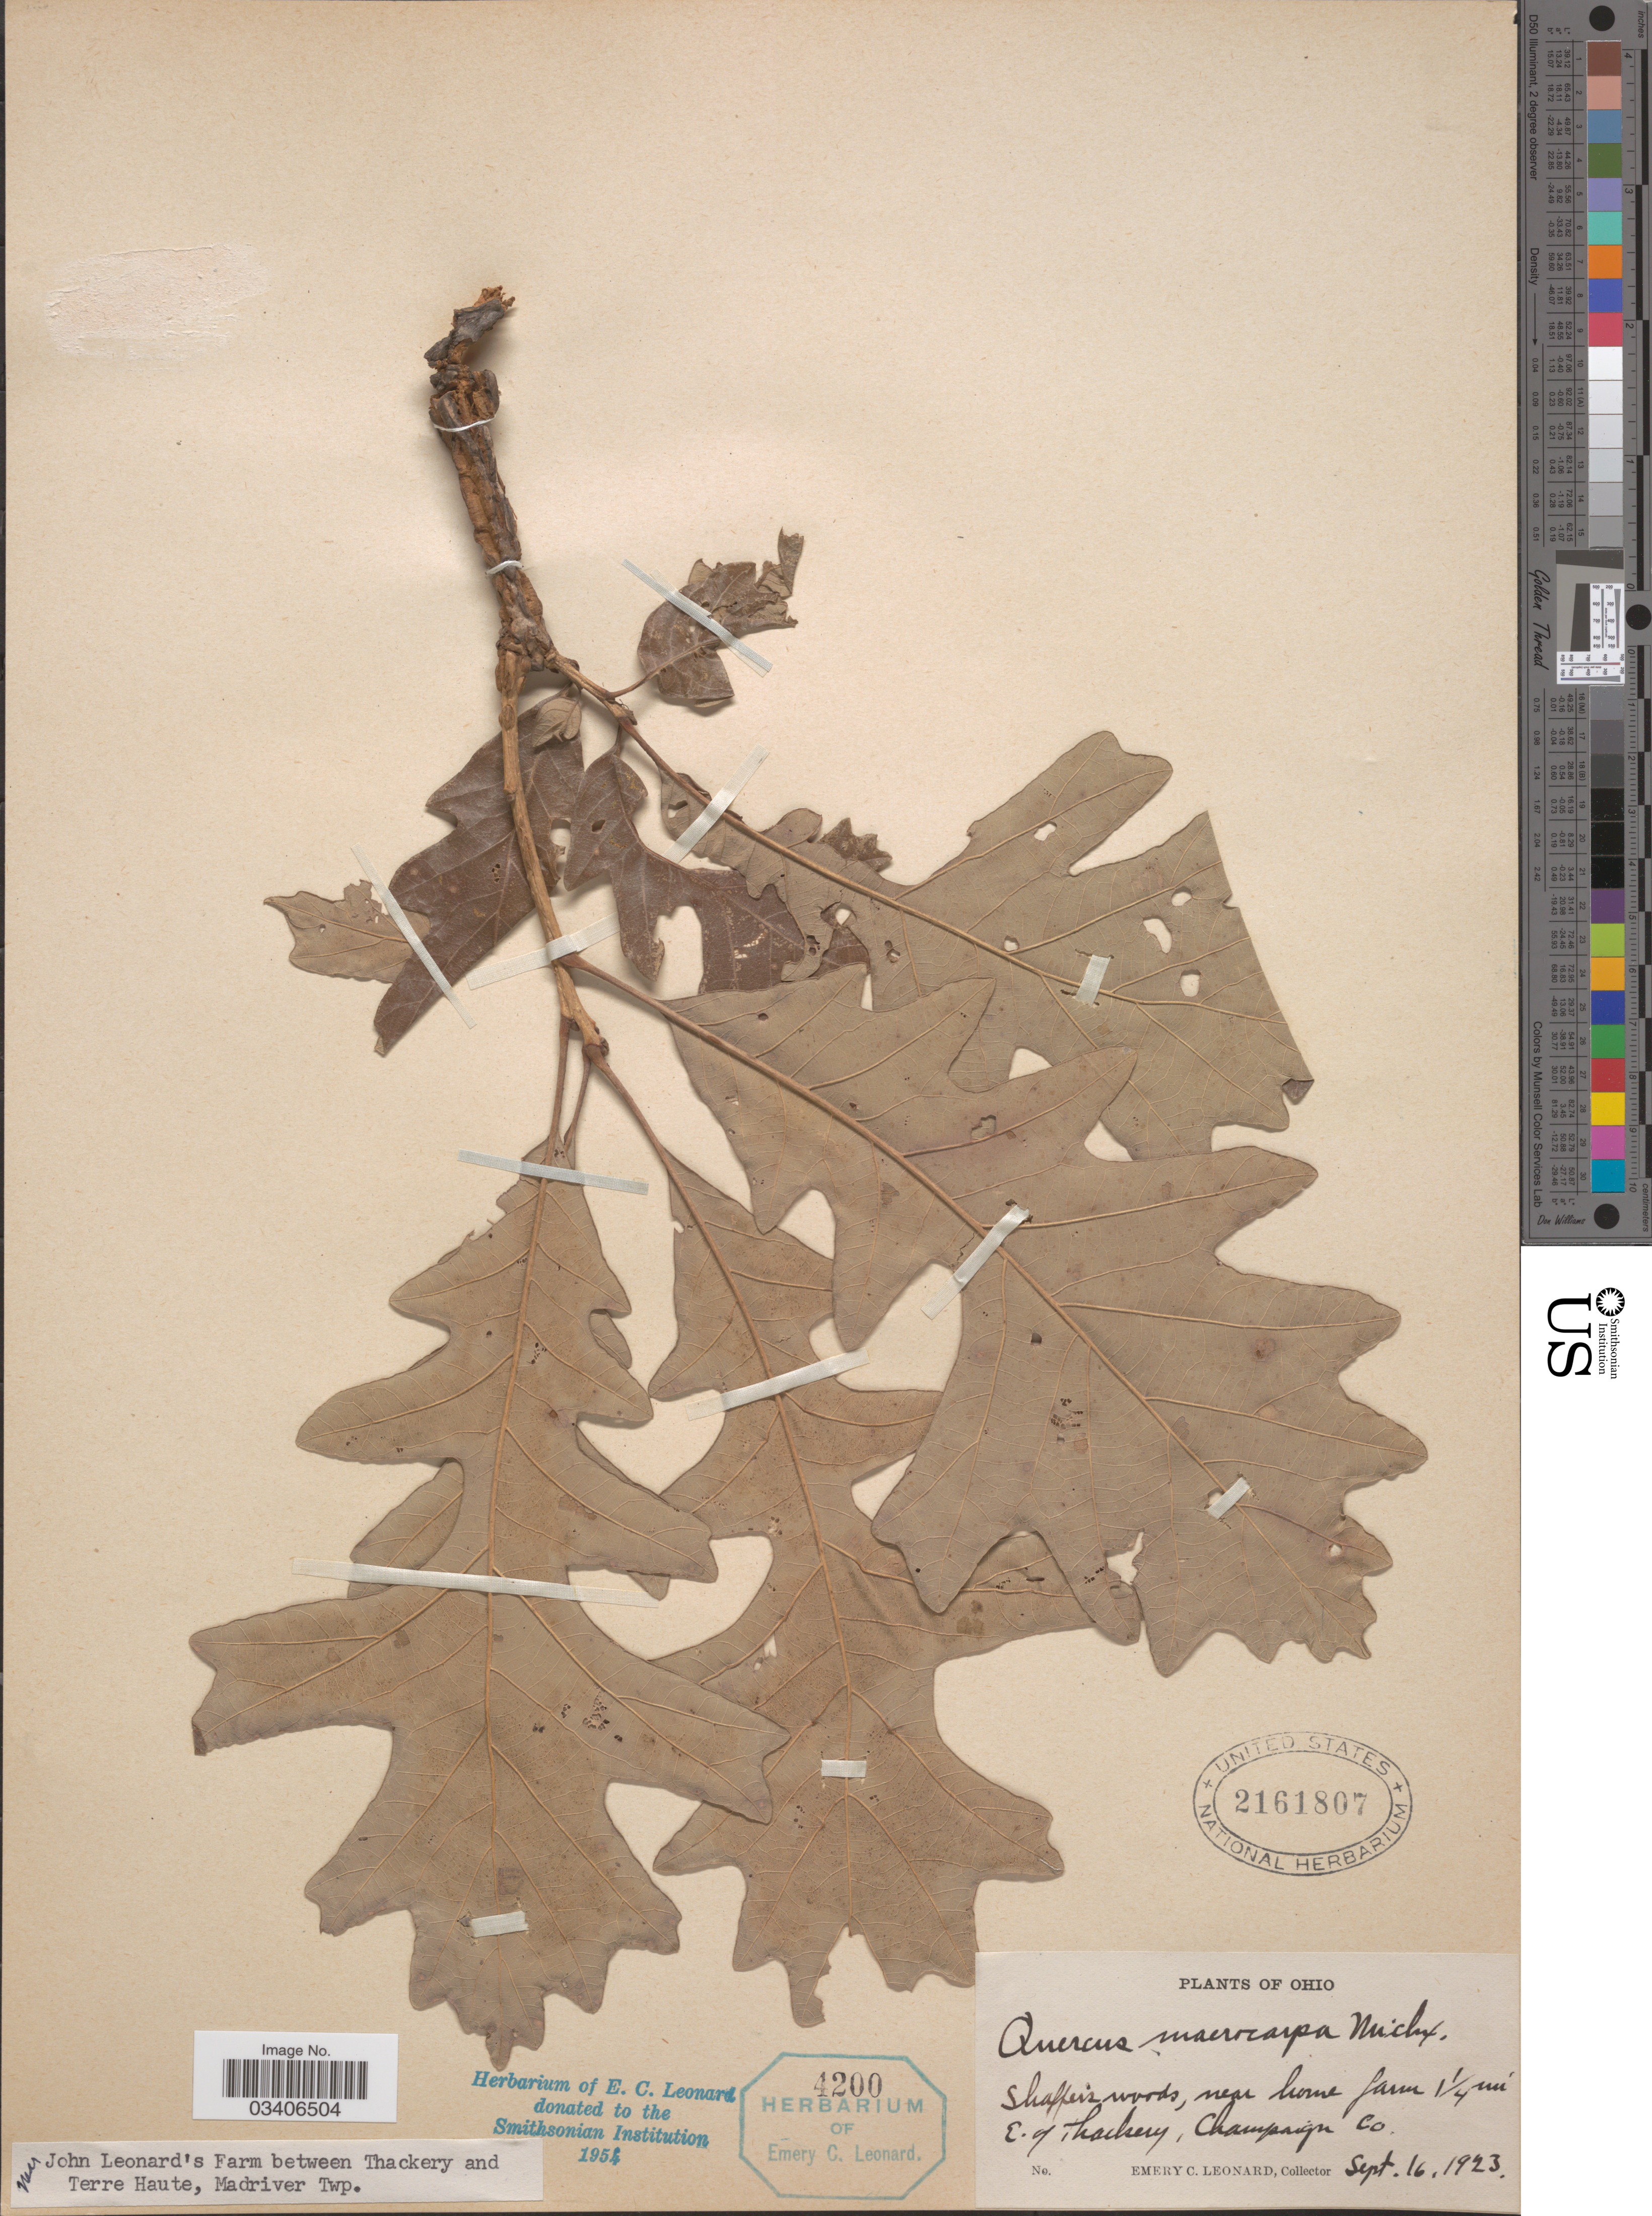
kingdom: Plantae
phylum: Tracheophyta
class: Magnoliopsida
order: Fagales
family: Fagaceae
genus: Quercus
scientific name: Quercus macrocarpa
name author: Michx.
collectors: E. C. Leonard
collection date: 1923-09-16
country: United States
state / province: Ohio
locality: Shaffers woods, near home farm 1¼ mi E. of Thackery, Champaign Co.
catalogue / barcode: US 2161807